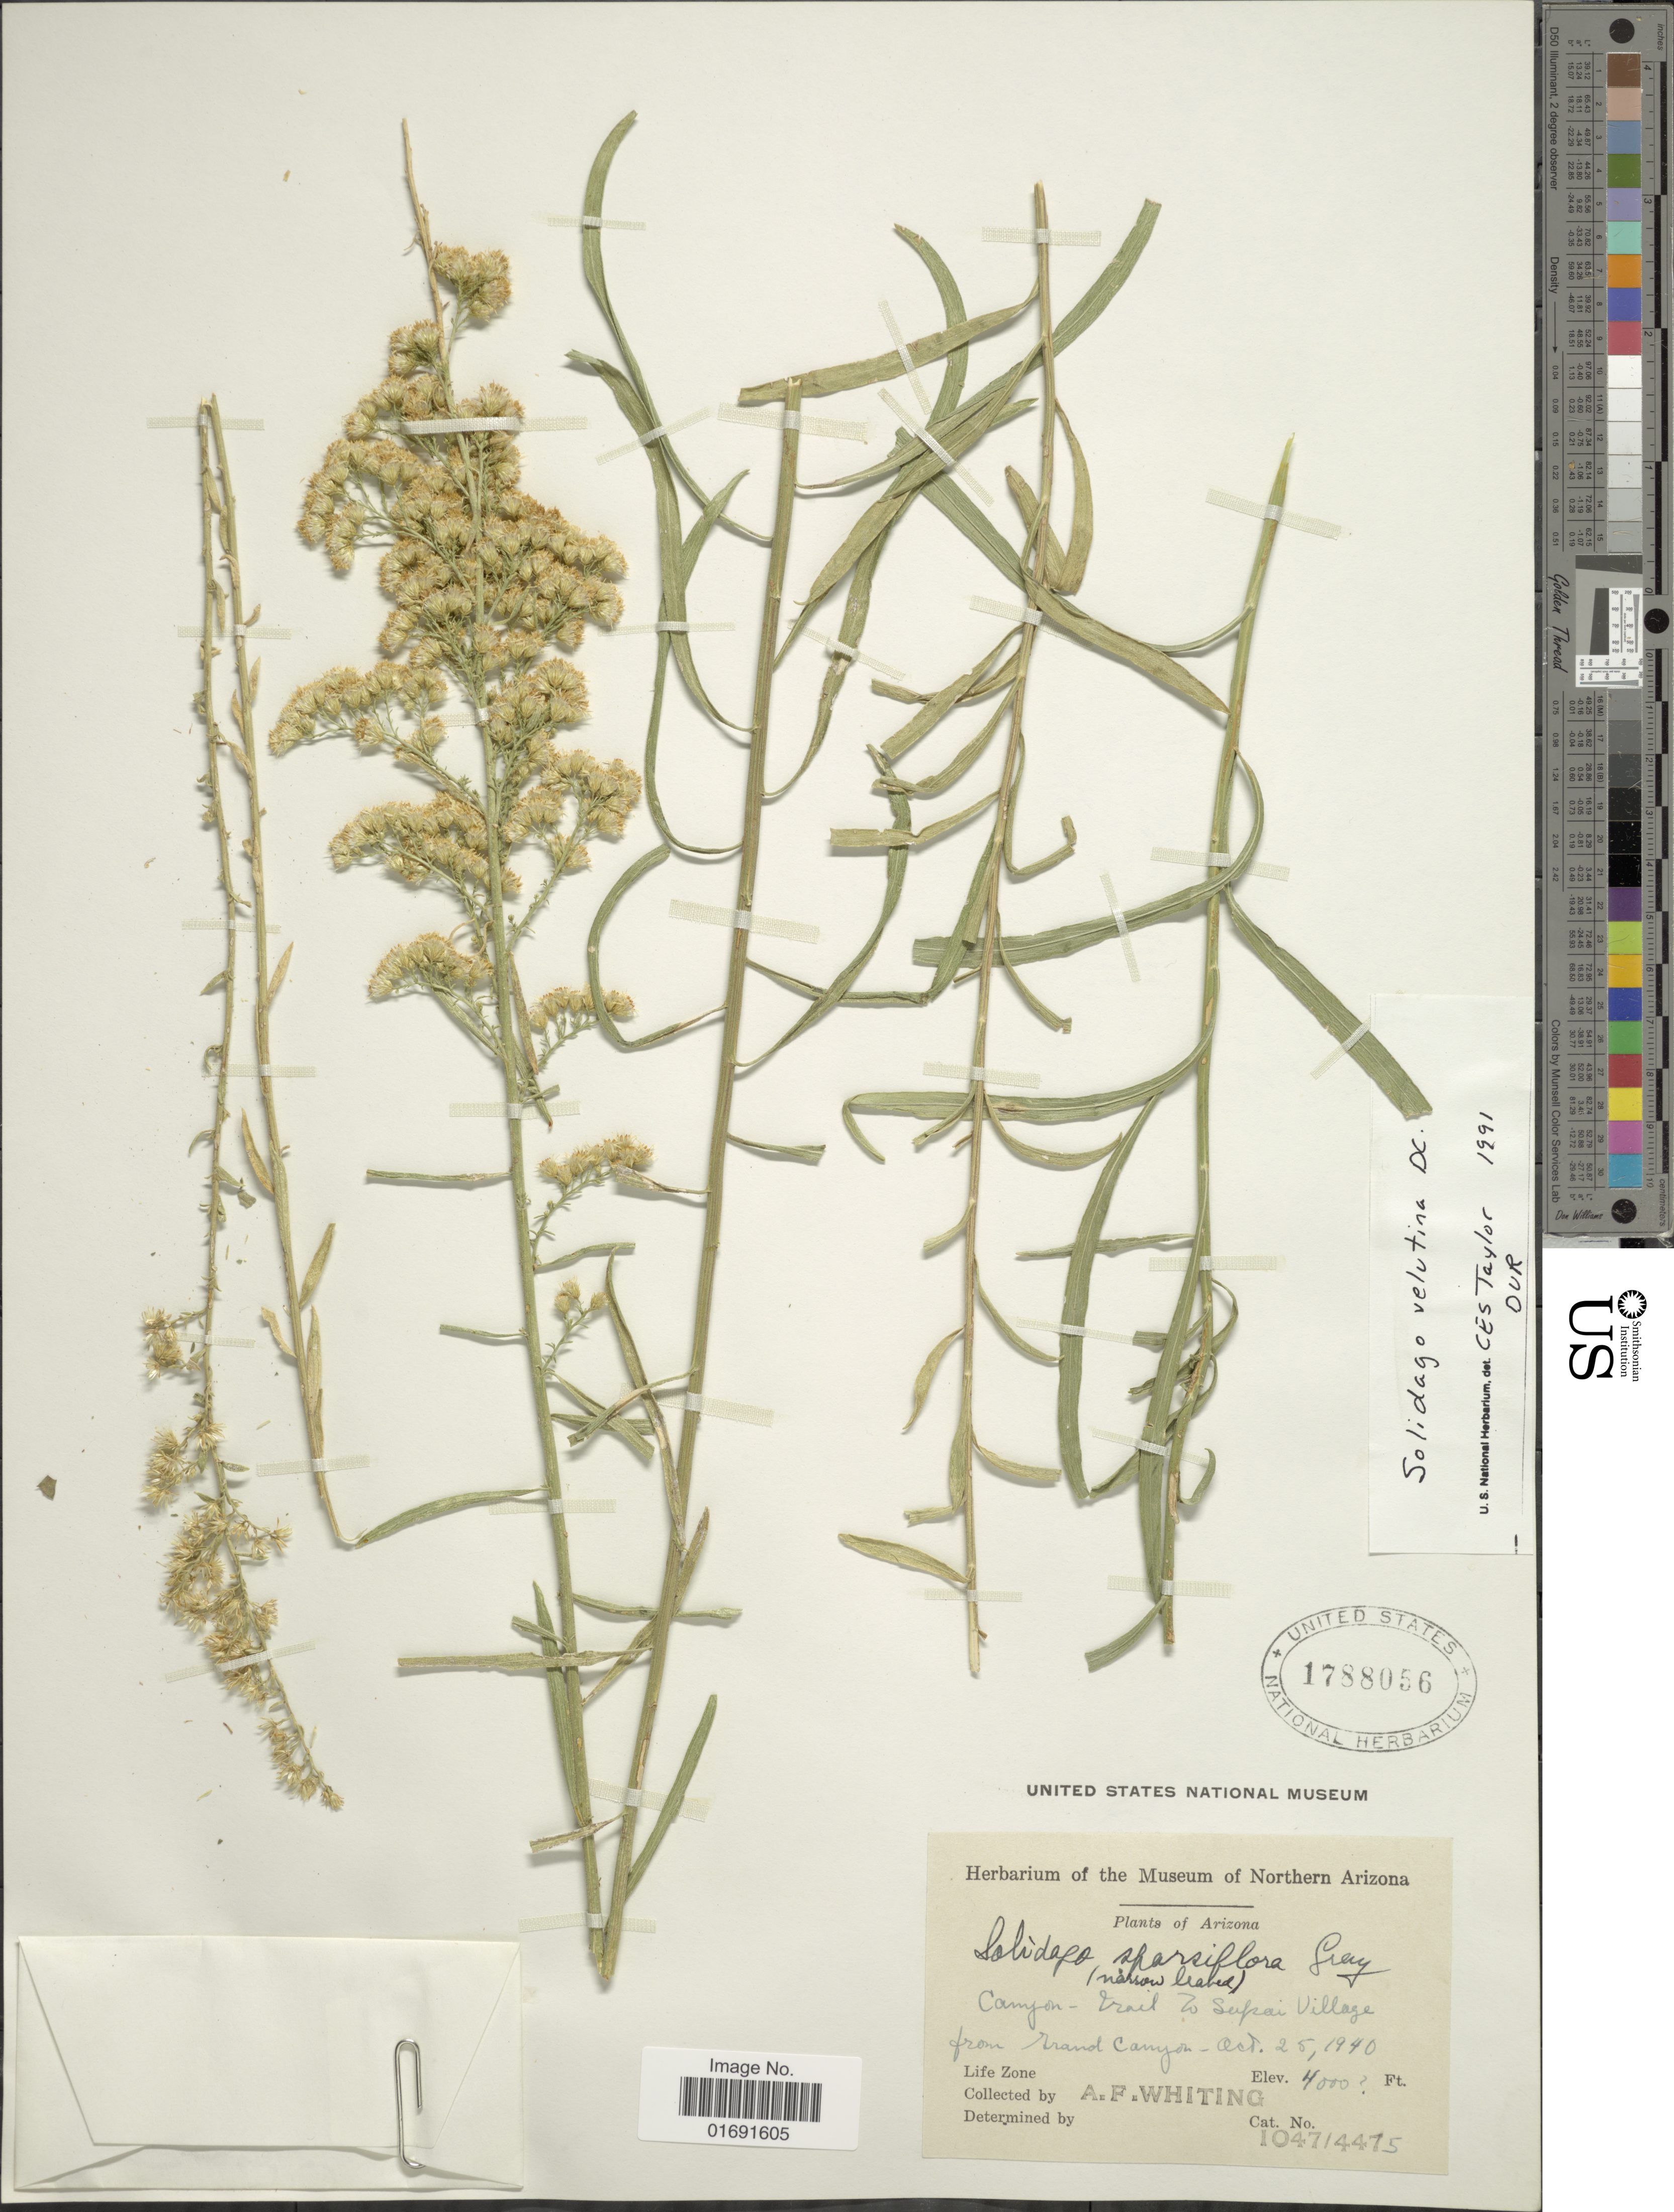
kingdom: Plantae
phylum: Tracheophyta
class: Magnoliopsida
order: Asterales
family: Asteraceae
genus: Solidago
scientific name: Solidago velutina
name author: DC.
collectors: A. F. Whiting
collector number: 1047/4475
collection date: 1940-10-25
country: United States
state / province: Arizona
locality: Canyon-trail to Seefrai Village from Grand Canyon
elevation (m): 1219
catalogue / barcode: US 1788056